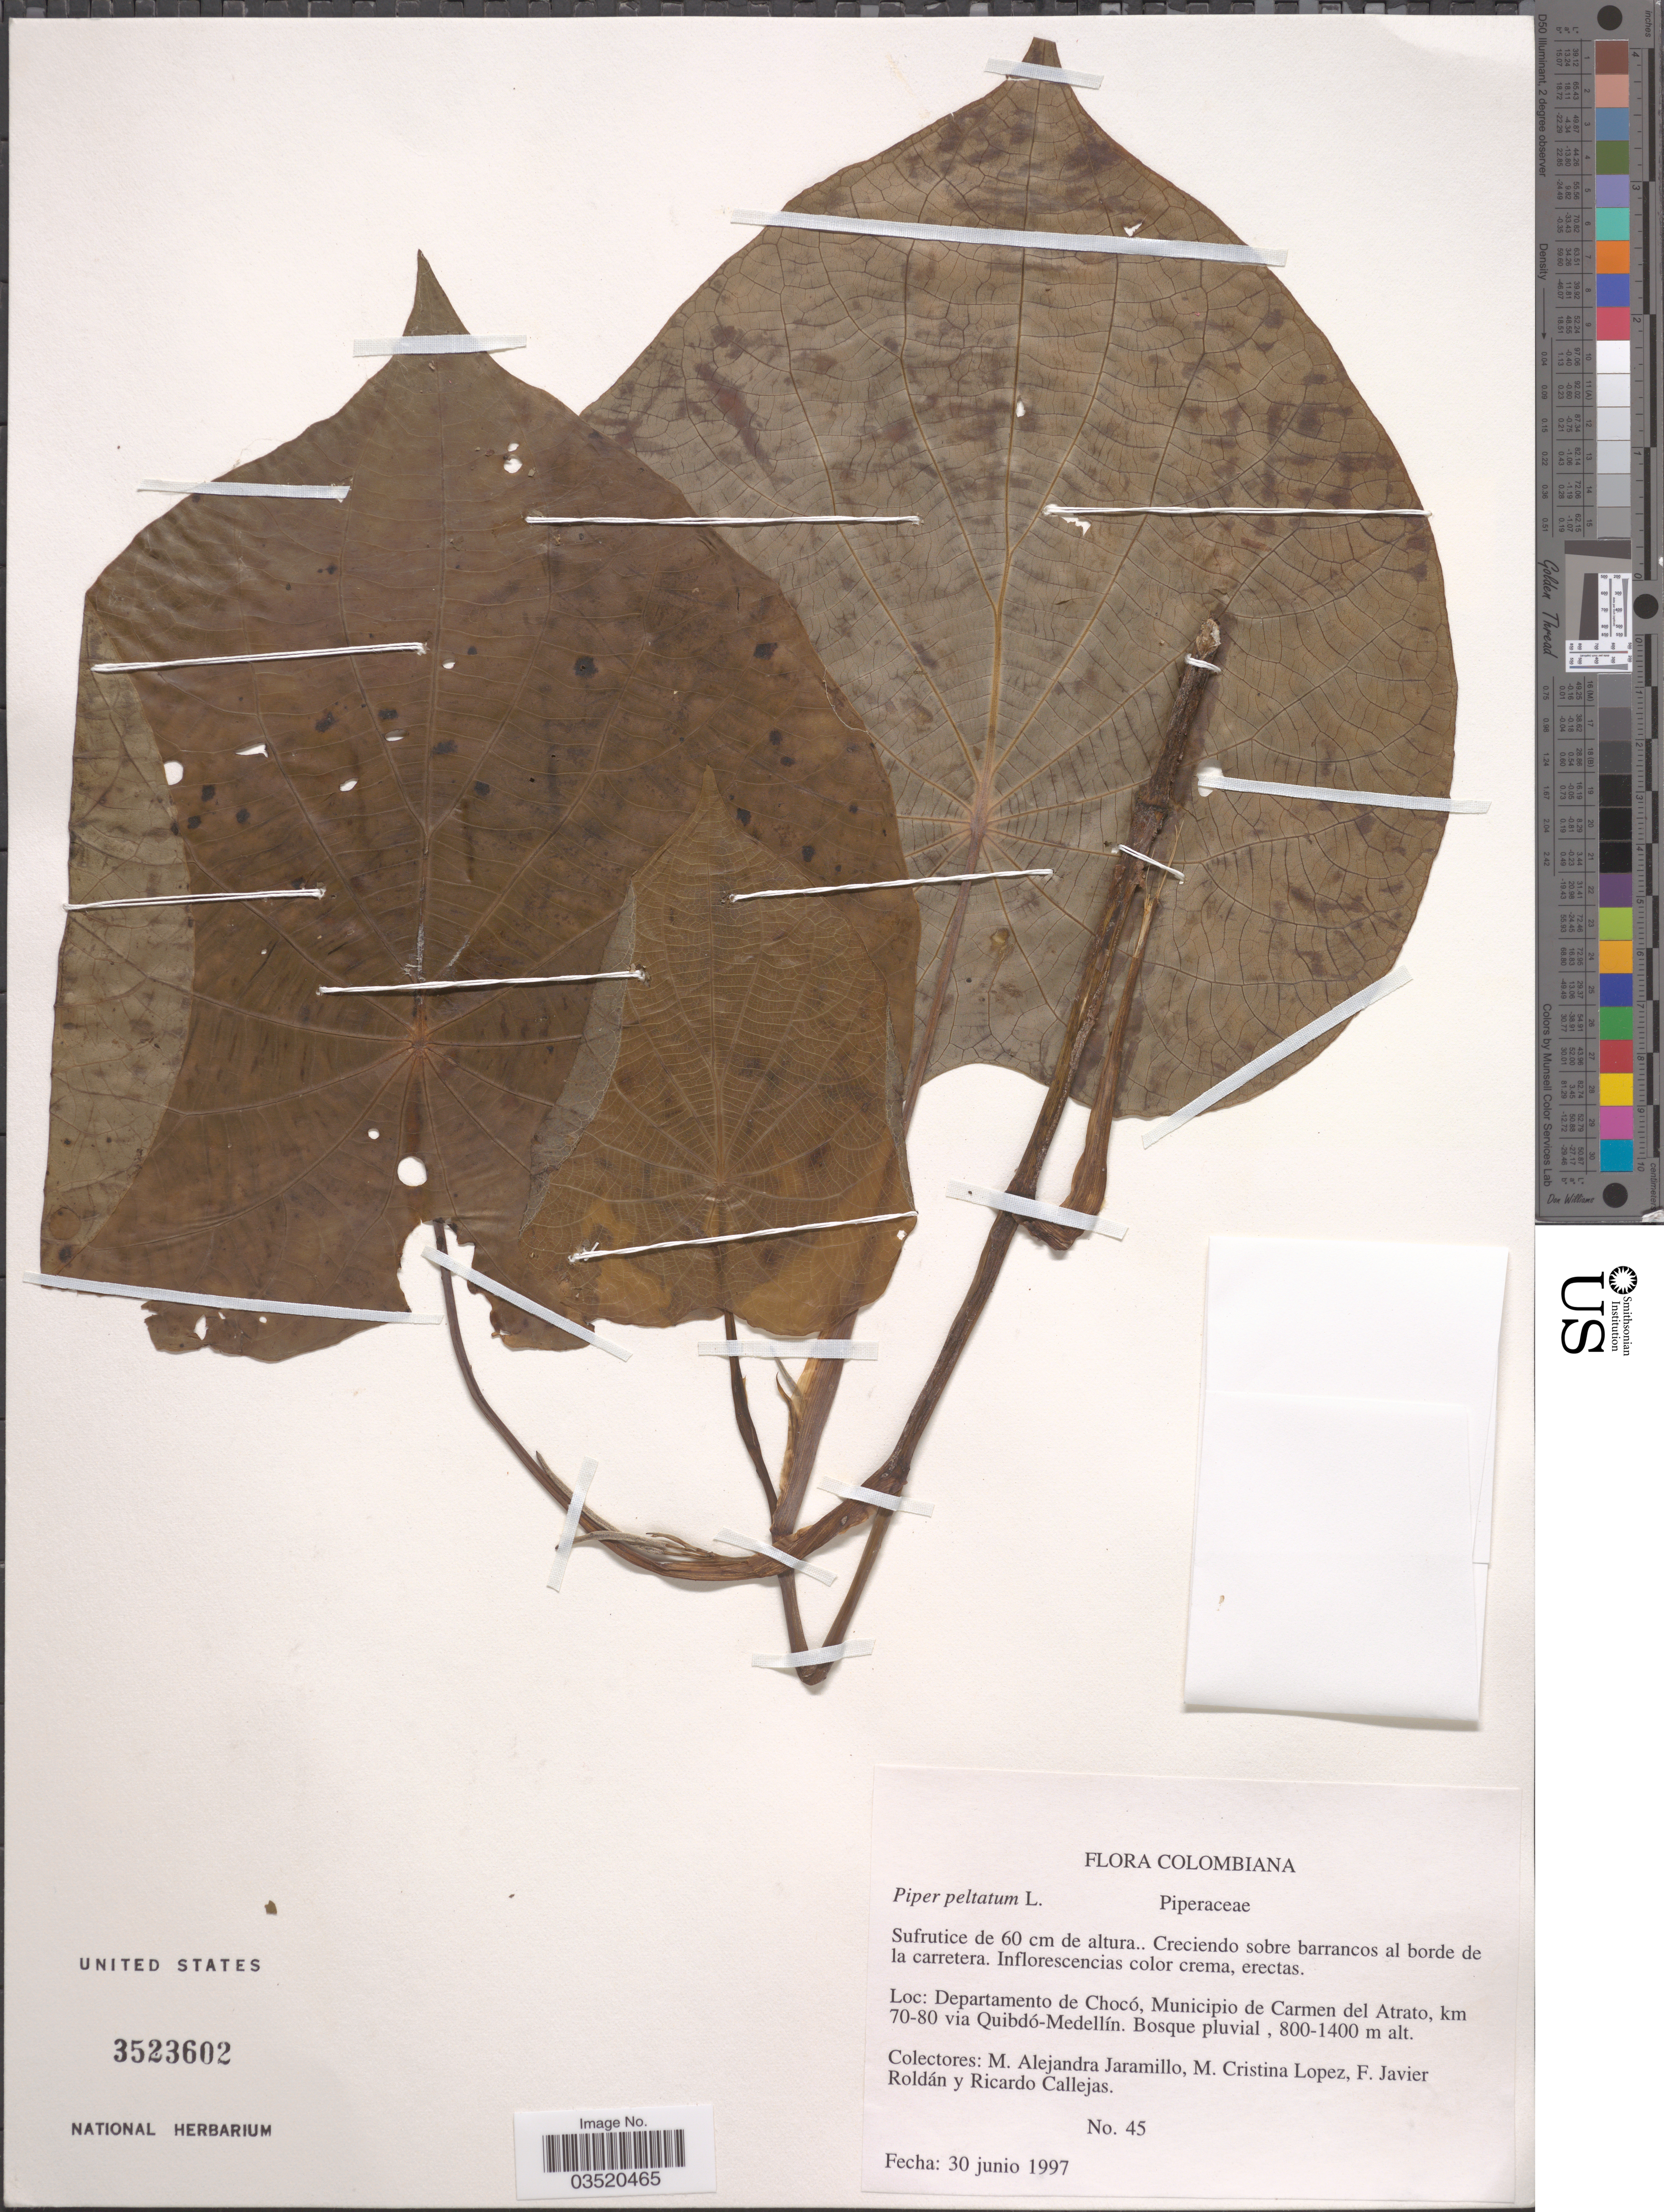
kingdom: Plantae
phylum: Tracheophyta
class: Magnoliopsida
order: Piperales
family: Piperaceae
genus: Piper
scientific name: Piper peltatum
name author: L.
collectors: M. A. Jaramillo, M. Lopez, F. J. Roldán & R. Callejas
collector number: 45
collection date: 1997-06-30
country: Colombia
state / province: Chocó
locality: Departamento de Chocó, Municipio de Carmen del Atrato, km 70-80 via Quibdó-Medellín.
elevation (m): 800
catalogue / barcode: US 3523602